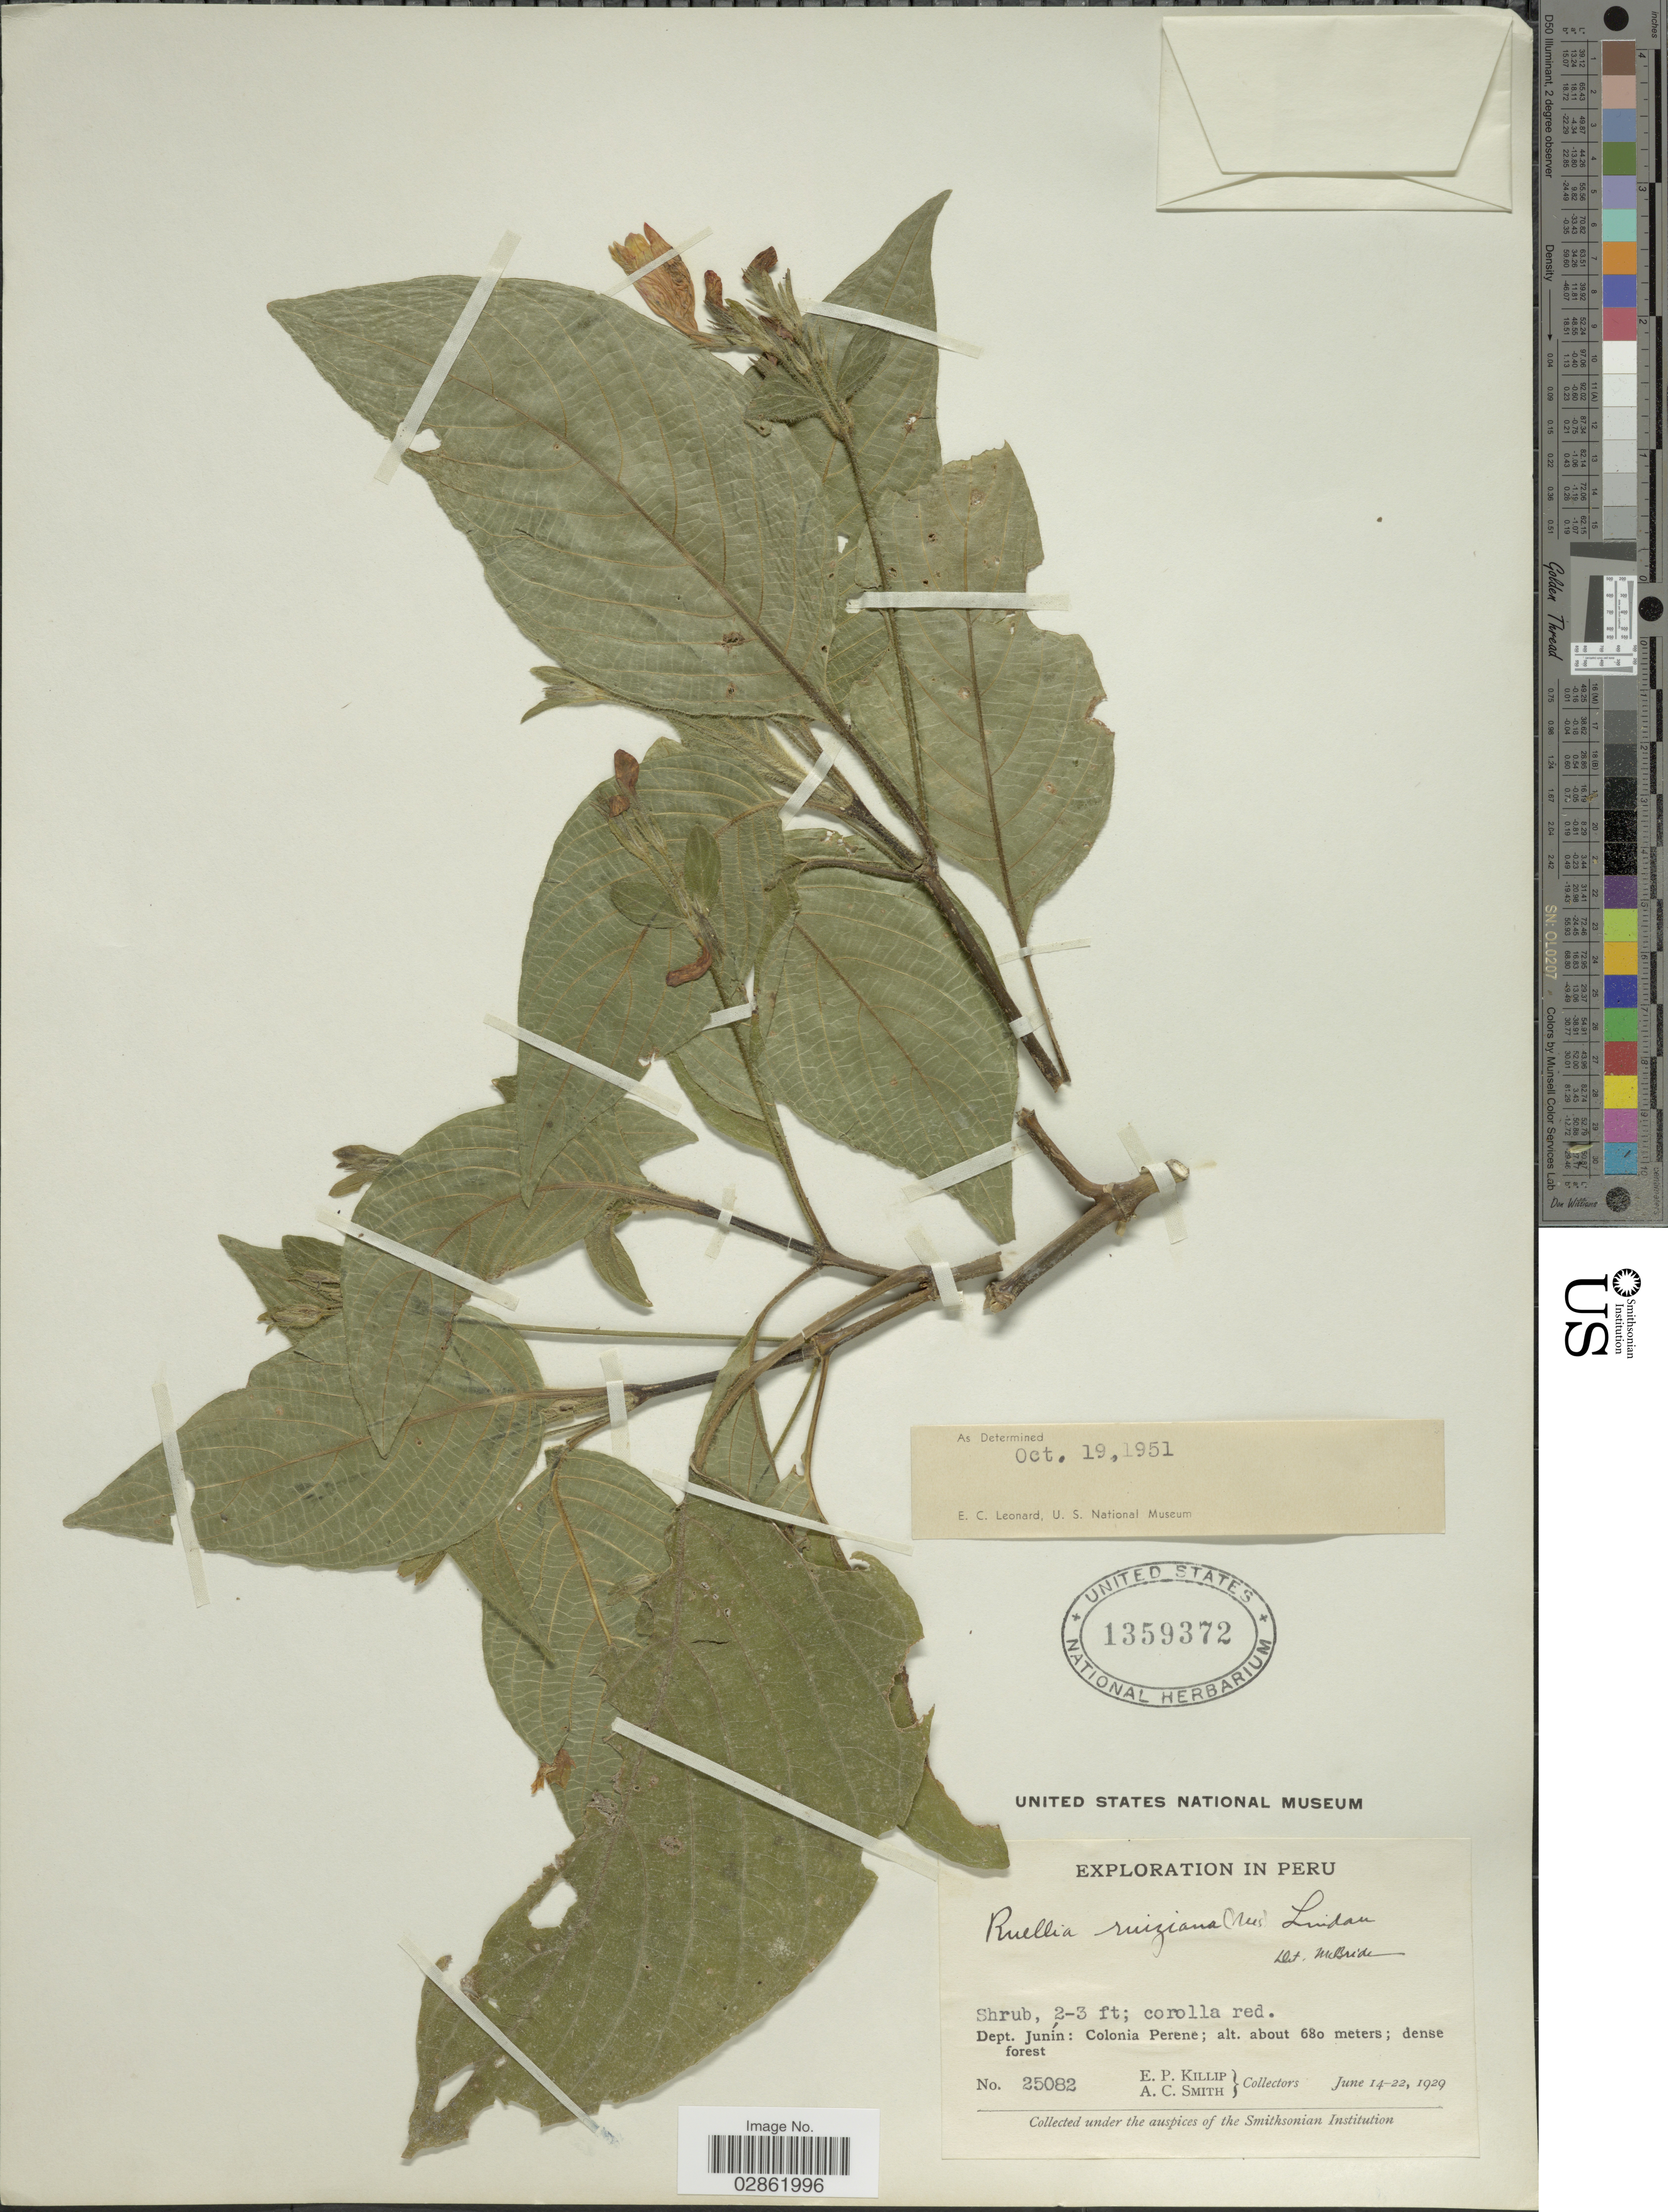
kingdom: Plantae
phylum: Tracheophyta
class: Magnoliopsida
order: Lamiales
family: Acanthaceae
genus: Ruellia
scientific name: Ruellia ruiziana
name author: (Nees) Lindau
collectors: E. P. Killip & A. C. Smith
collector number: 25082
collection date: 1929-06-14/1929-06-22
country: Peru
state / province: Junín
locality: Dept. Junín: Colonia Perene.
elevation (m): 680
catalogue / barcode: US 1359372